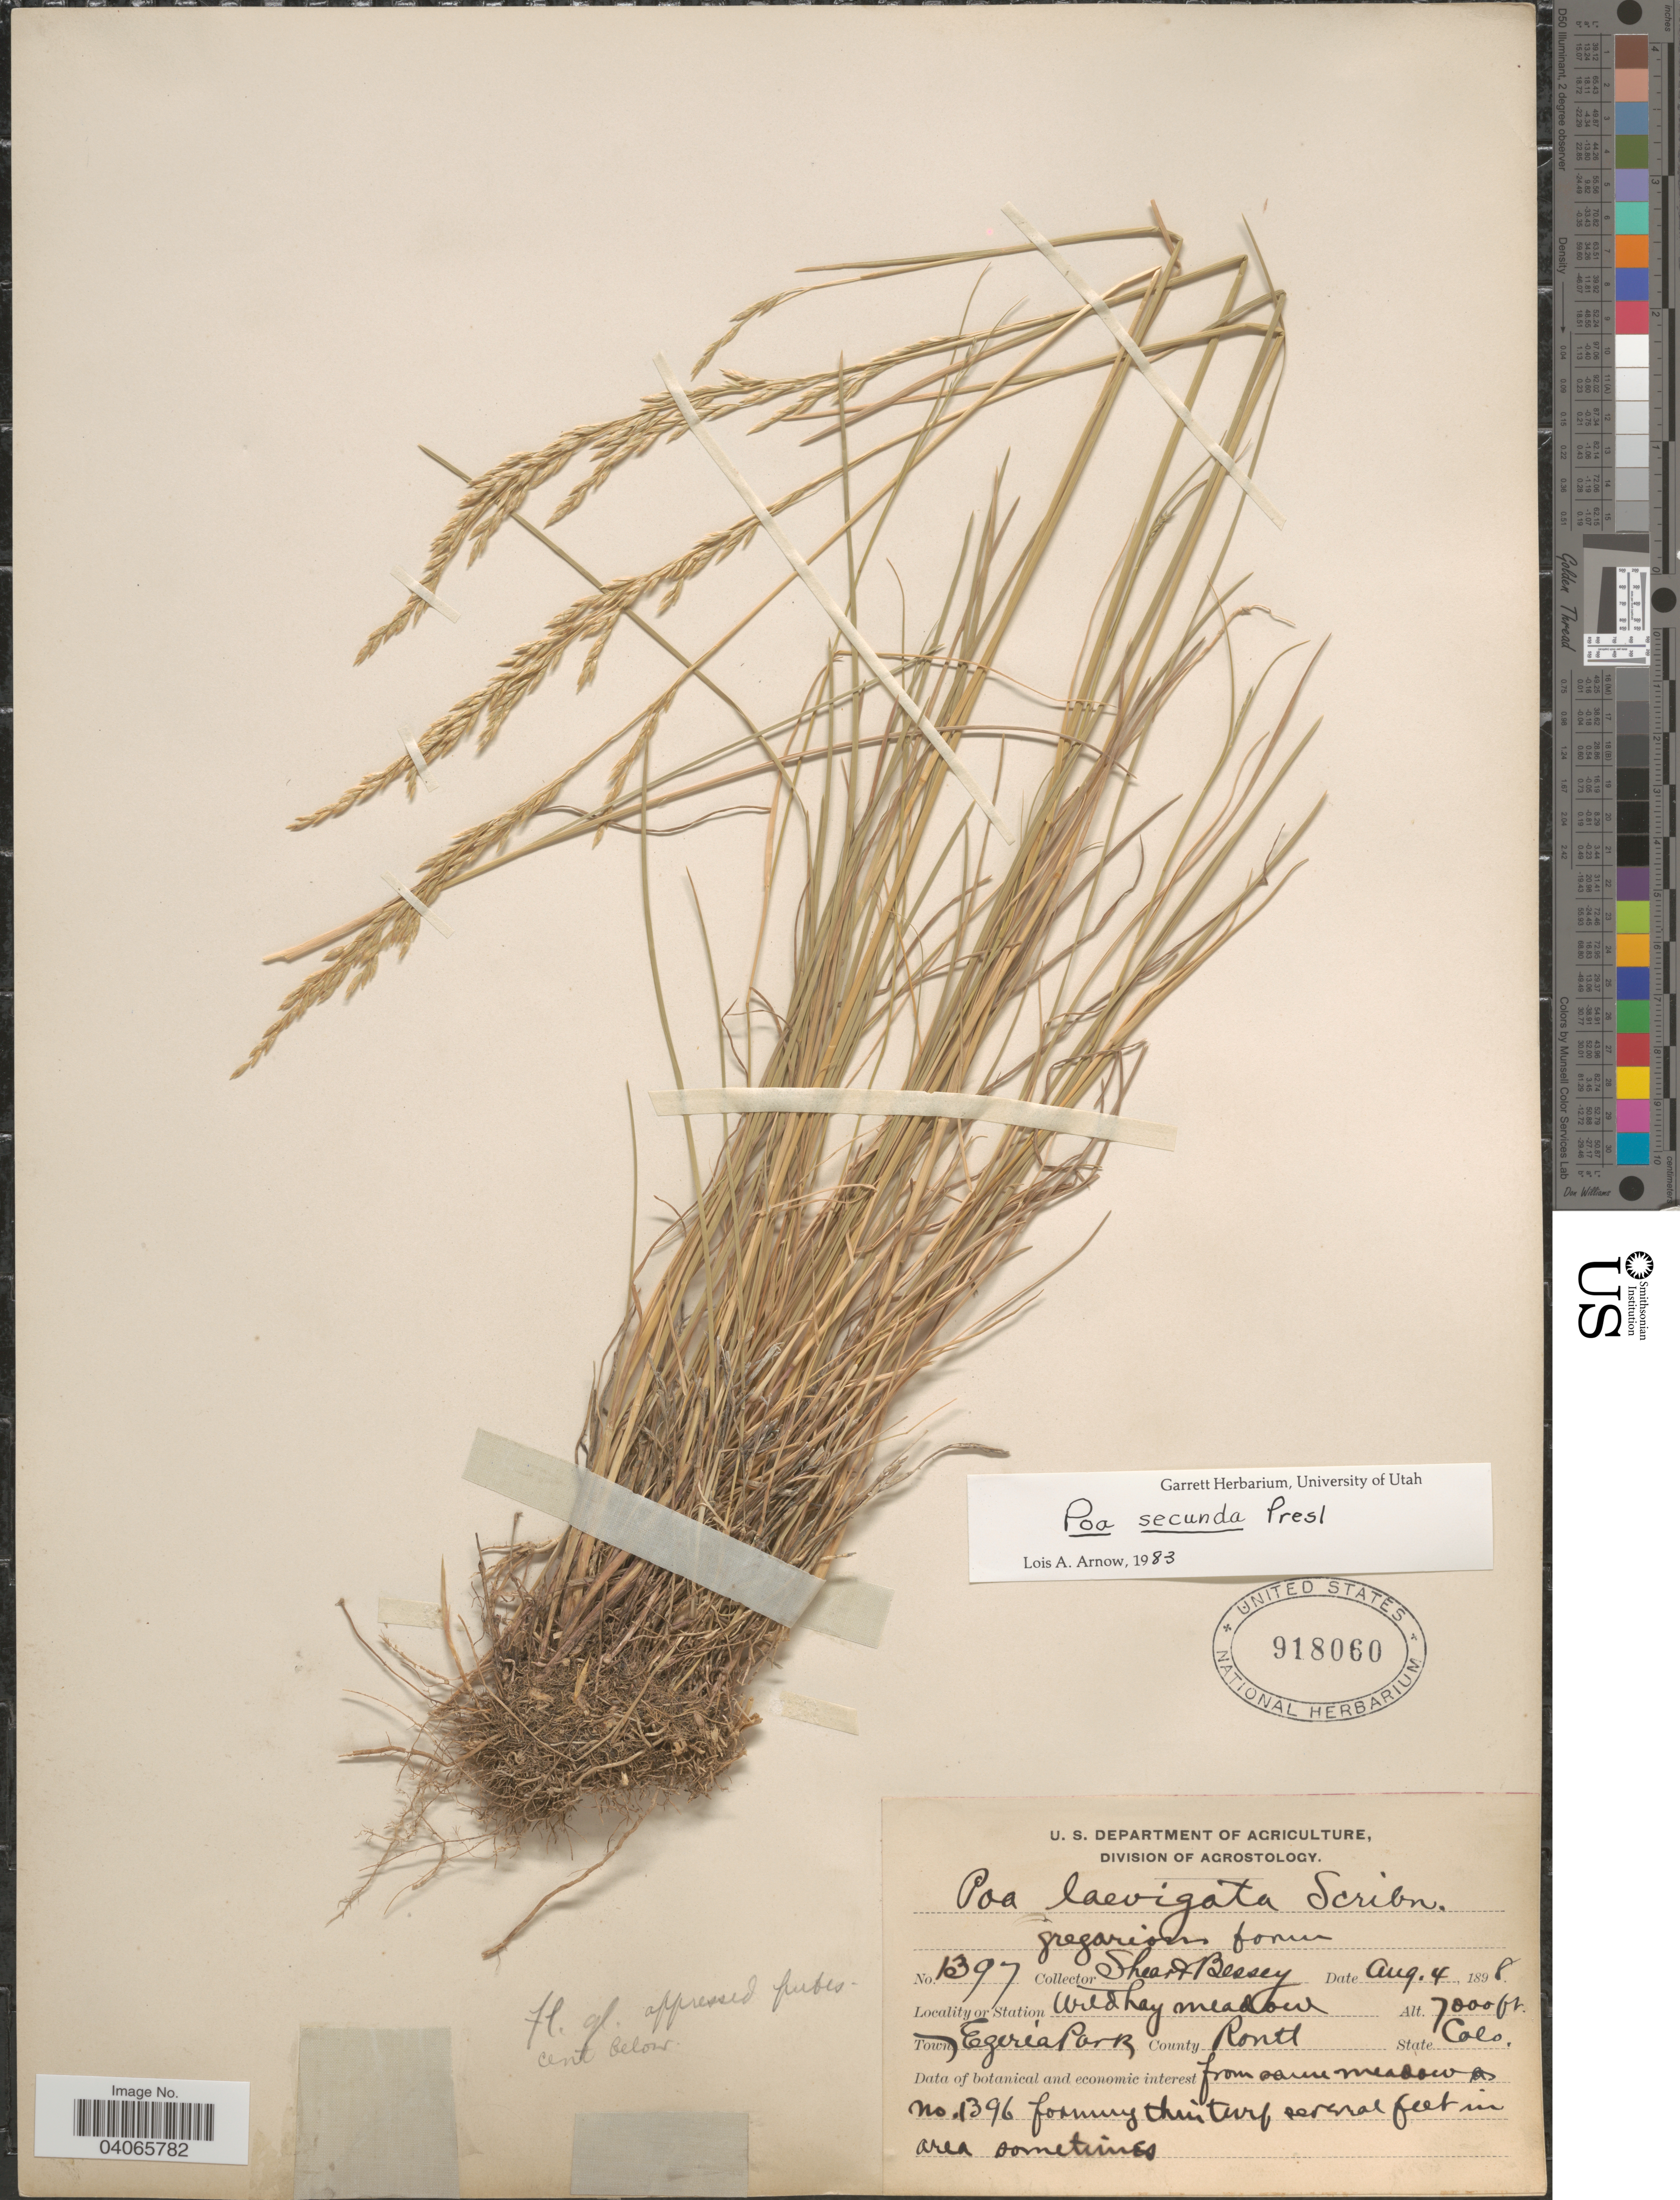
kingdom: Plantae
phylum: Tracheophyta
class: Liliopsida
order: Poales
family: Poaceae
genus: Poa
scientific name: Poa secunda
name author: J. Presl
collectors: -. Bessey & -- Shear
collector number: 1397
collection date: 1898-08-04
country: United States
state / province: Colorado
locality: Wild Lay meadow. Town Egeria Park. County Routt.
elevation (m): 2134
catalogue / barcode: US 918060